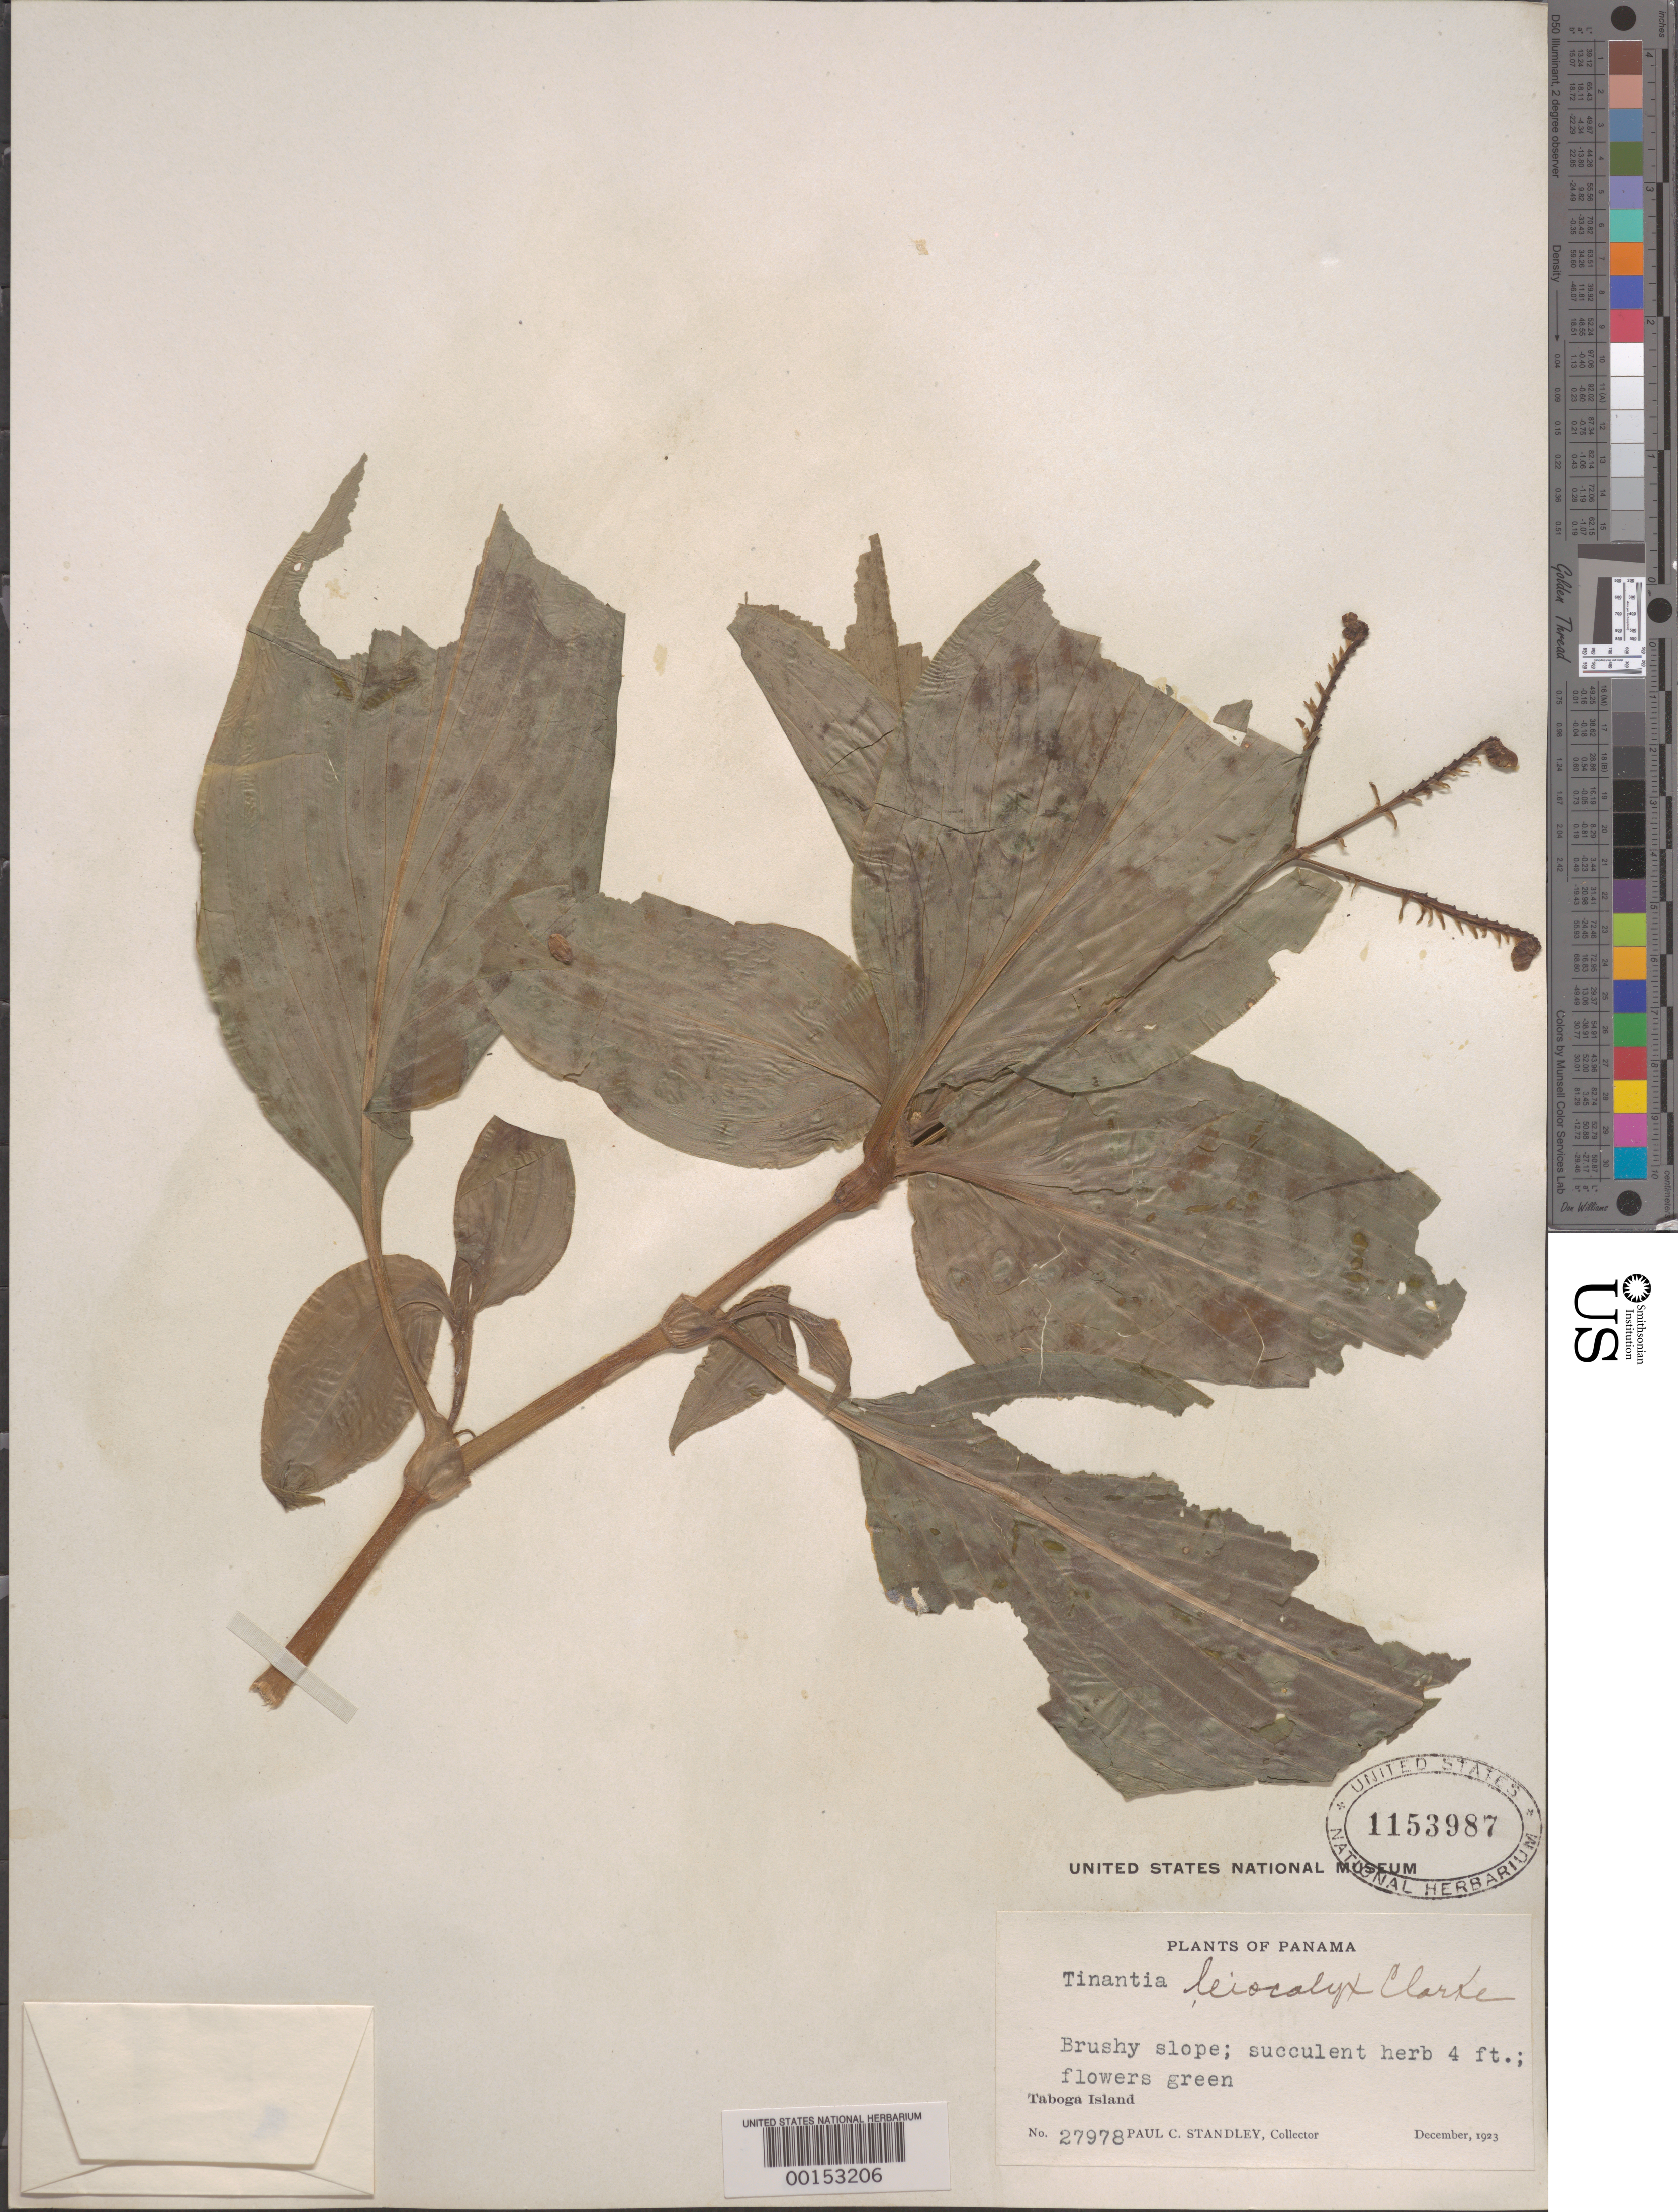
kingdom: Plantae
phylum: Tracheophyta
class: Liliopsida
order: Commelinales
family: Commelinaceae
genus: Tinantia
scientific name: Tinantia leiocalyx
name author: C.B. Clarke in Donn. Sm.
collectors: P. C. Standley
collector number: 27978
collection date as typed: Dec 1923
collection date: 1923-12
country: Panama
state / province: Panamá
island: Taboga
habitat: Brushy slope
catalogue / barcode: US 1153987